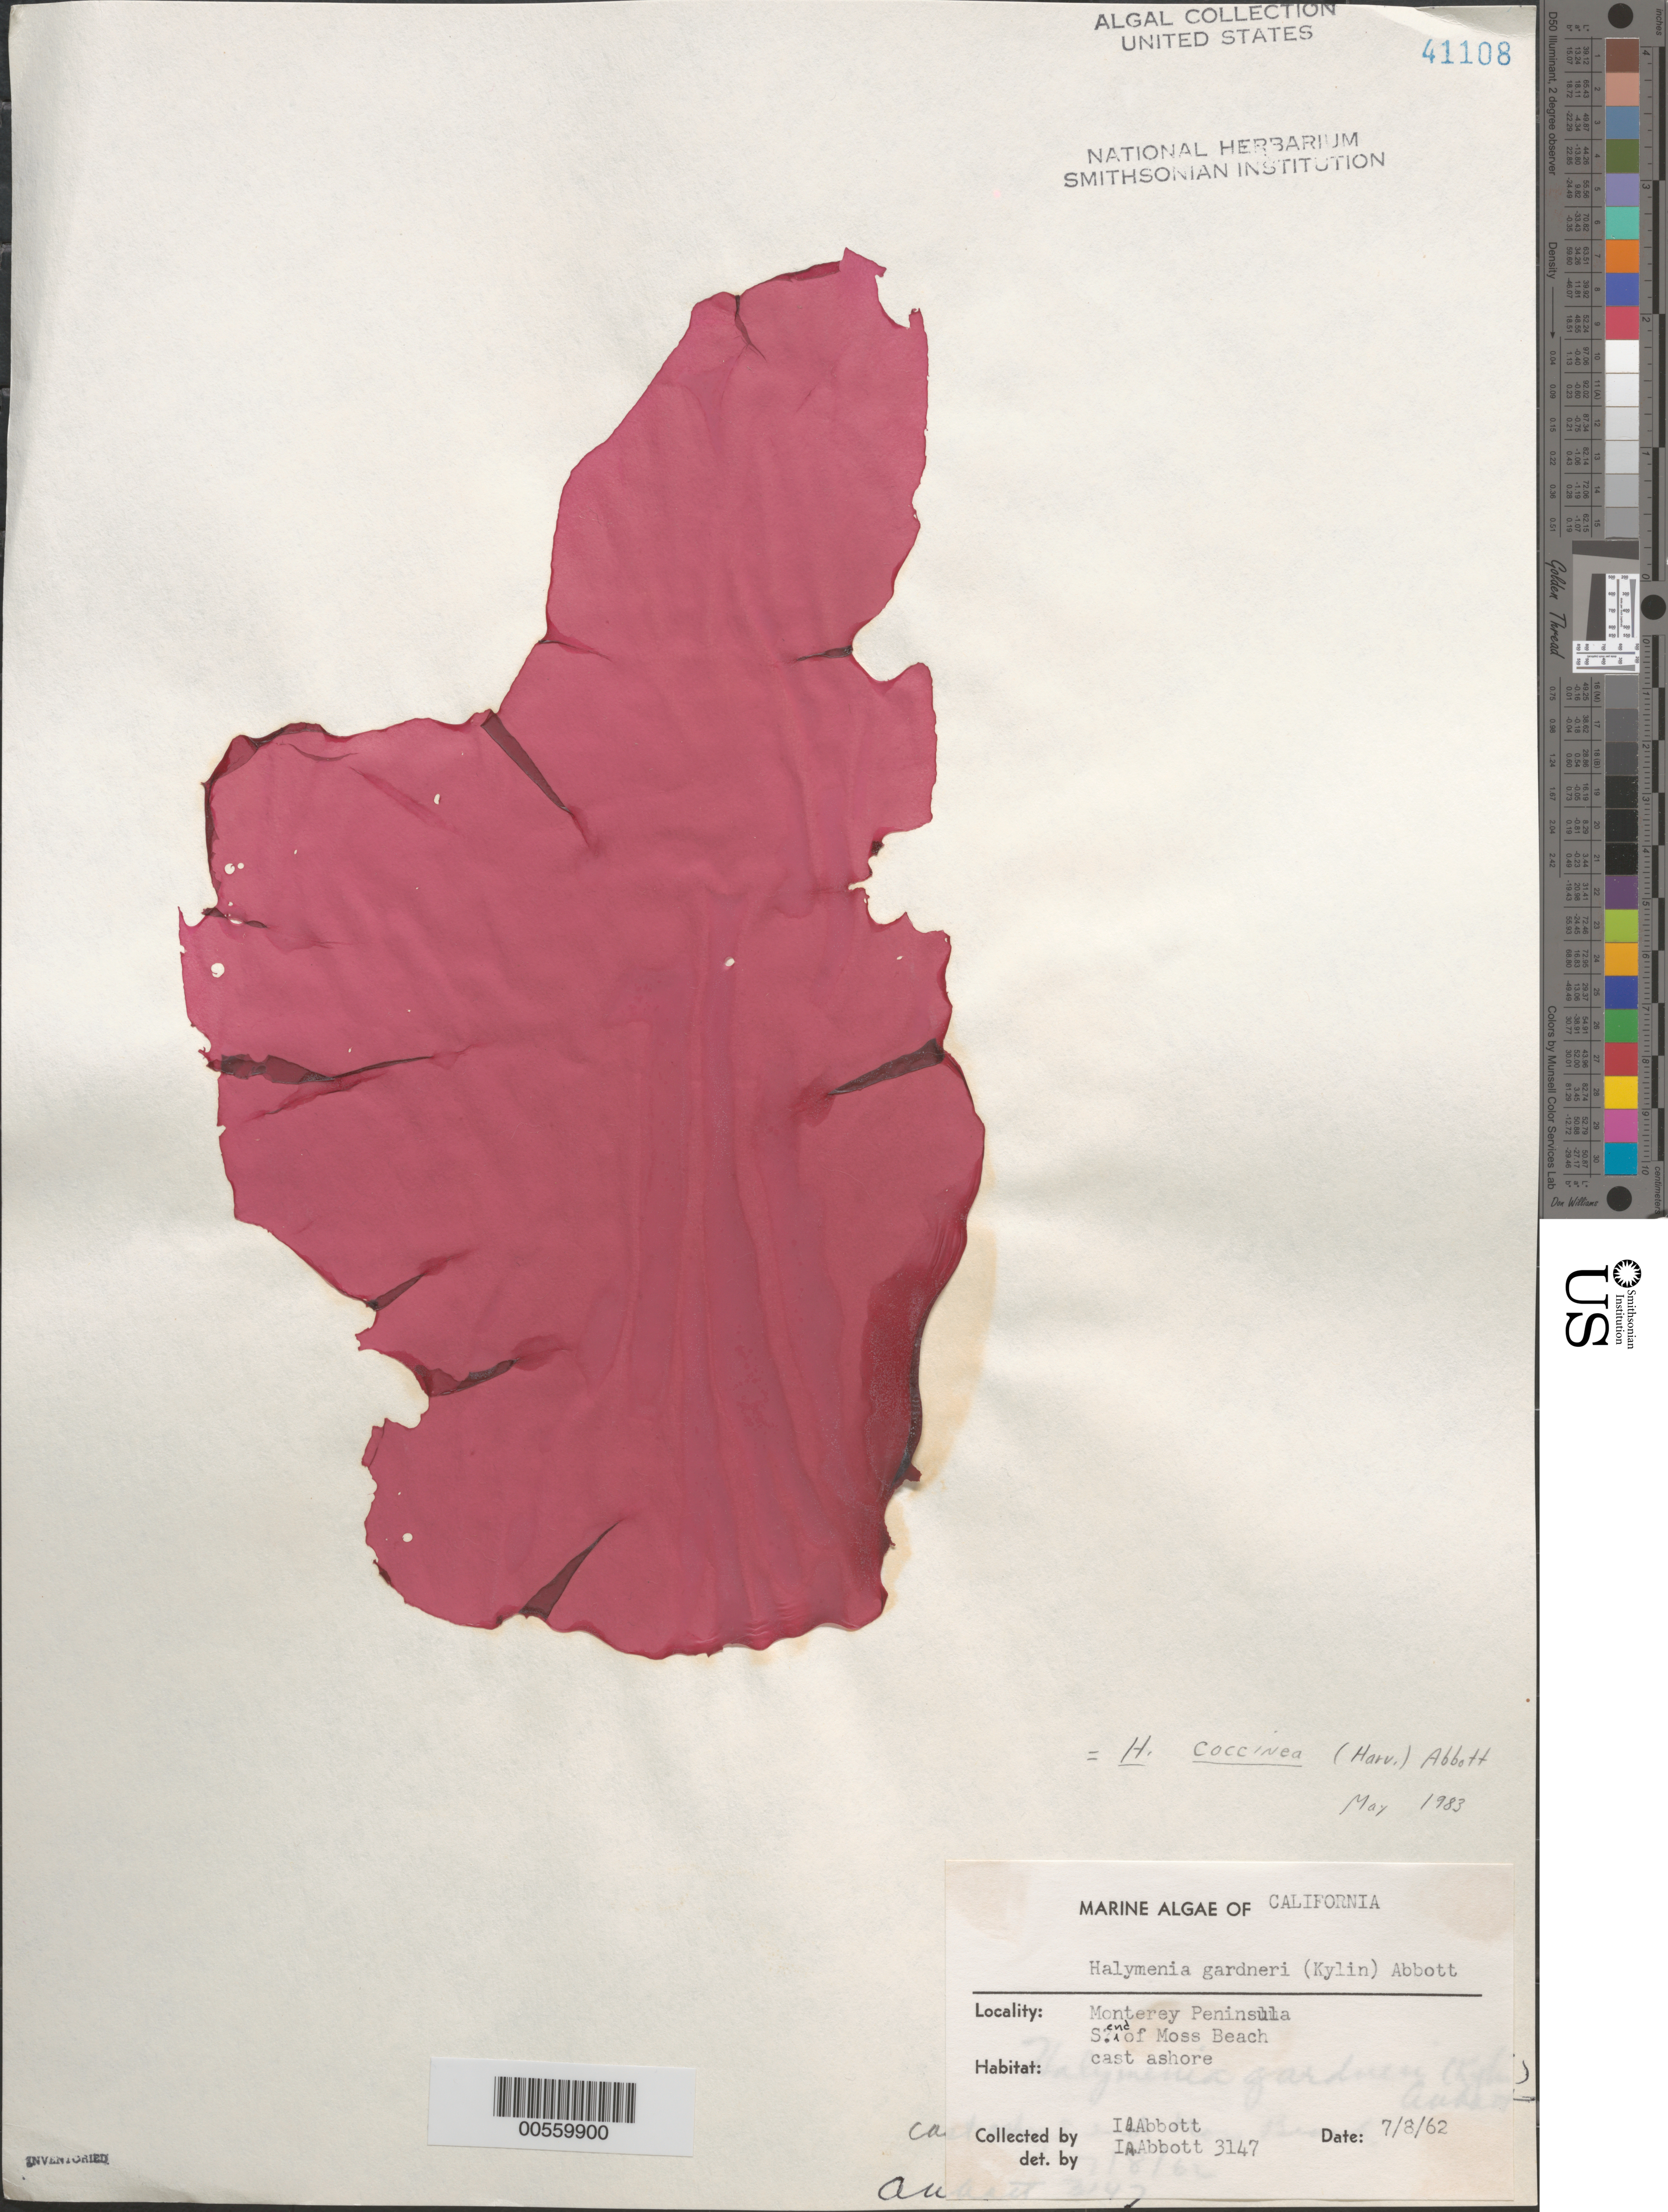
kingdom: Plantae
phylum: Rhodophyta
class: Florideophyceae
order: Gigartinales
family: Dumontiaceae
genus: Weeksia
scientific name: Weeksia coccinea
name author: (Harv.) S.C. Lindstrom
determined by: Algae name updating Project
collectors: I. A. Abbott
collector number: IAA 3147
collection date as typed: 08 Jul 1962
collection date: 1962-07-08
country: United States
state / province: California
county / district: Monterey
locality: Moss Beach, Monterey Peninsula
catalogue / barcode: US 41108